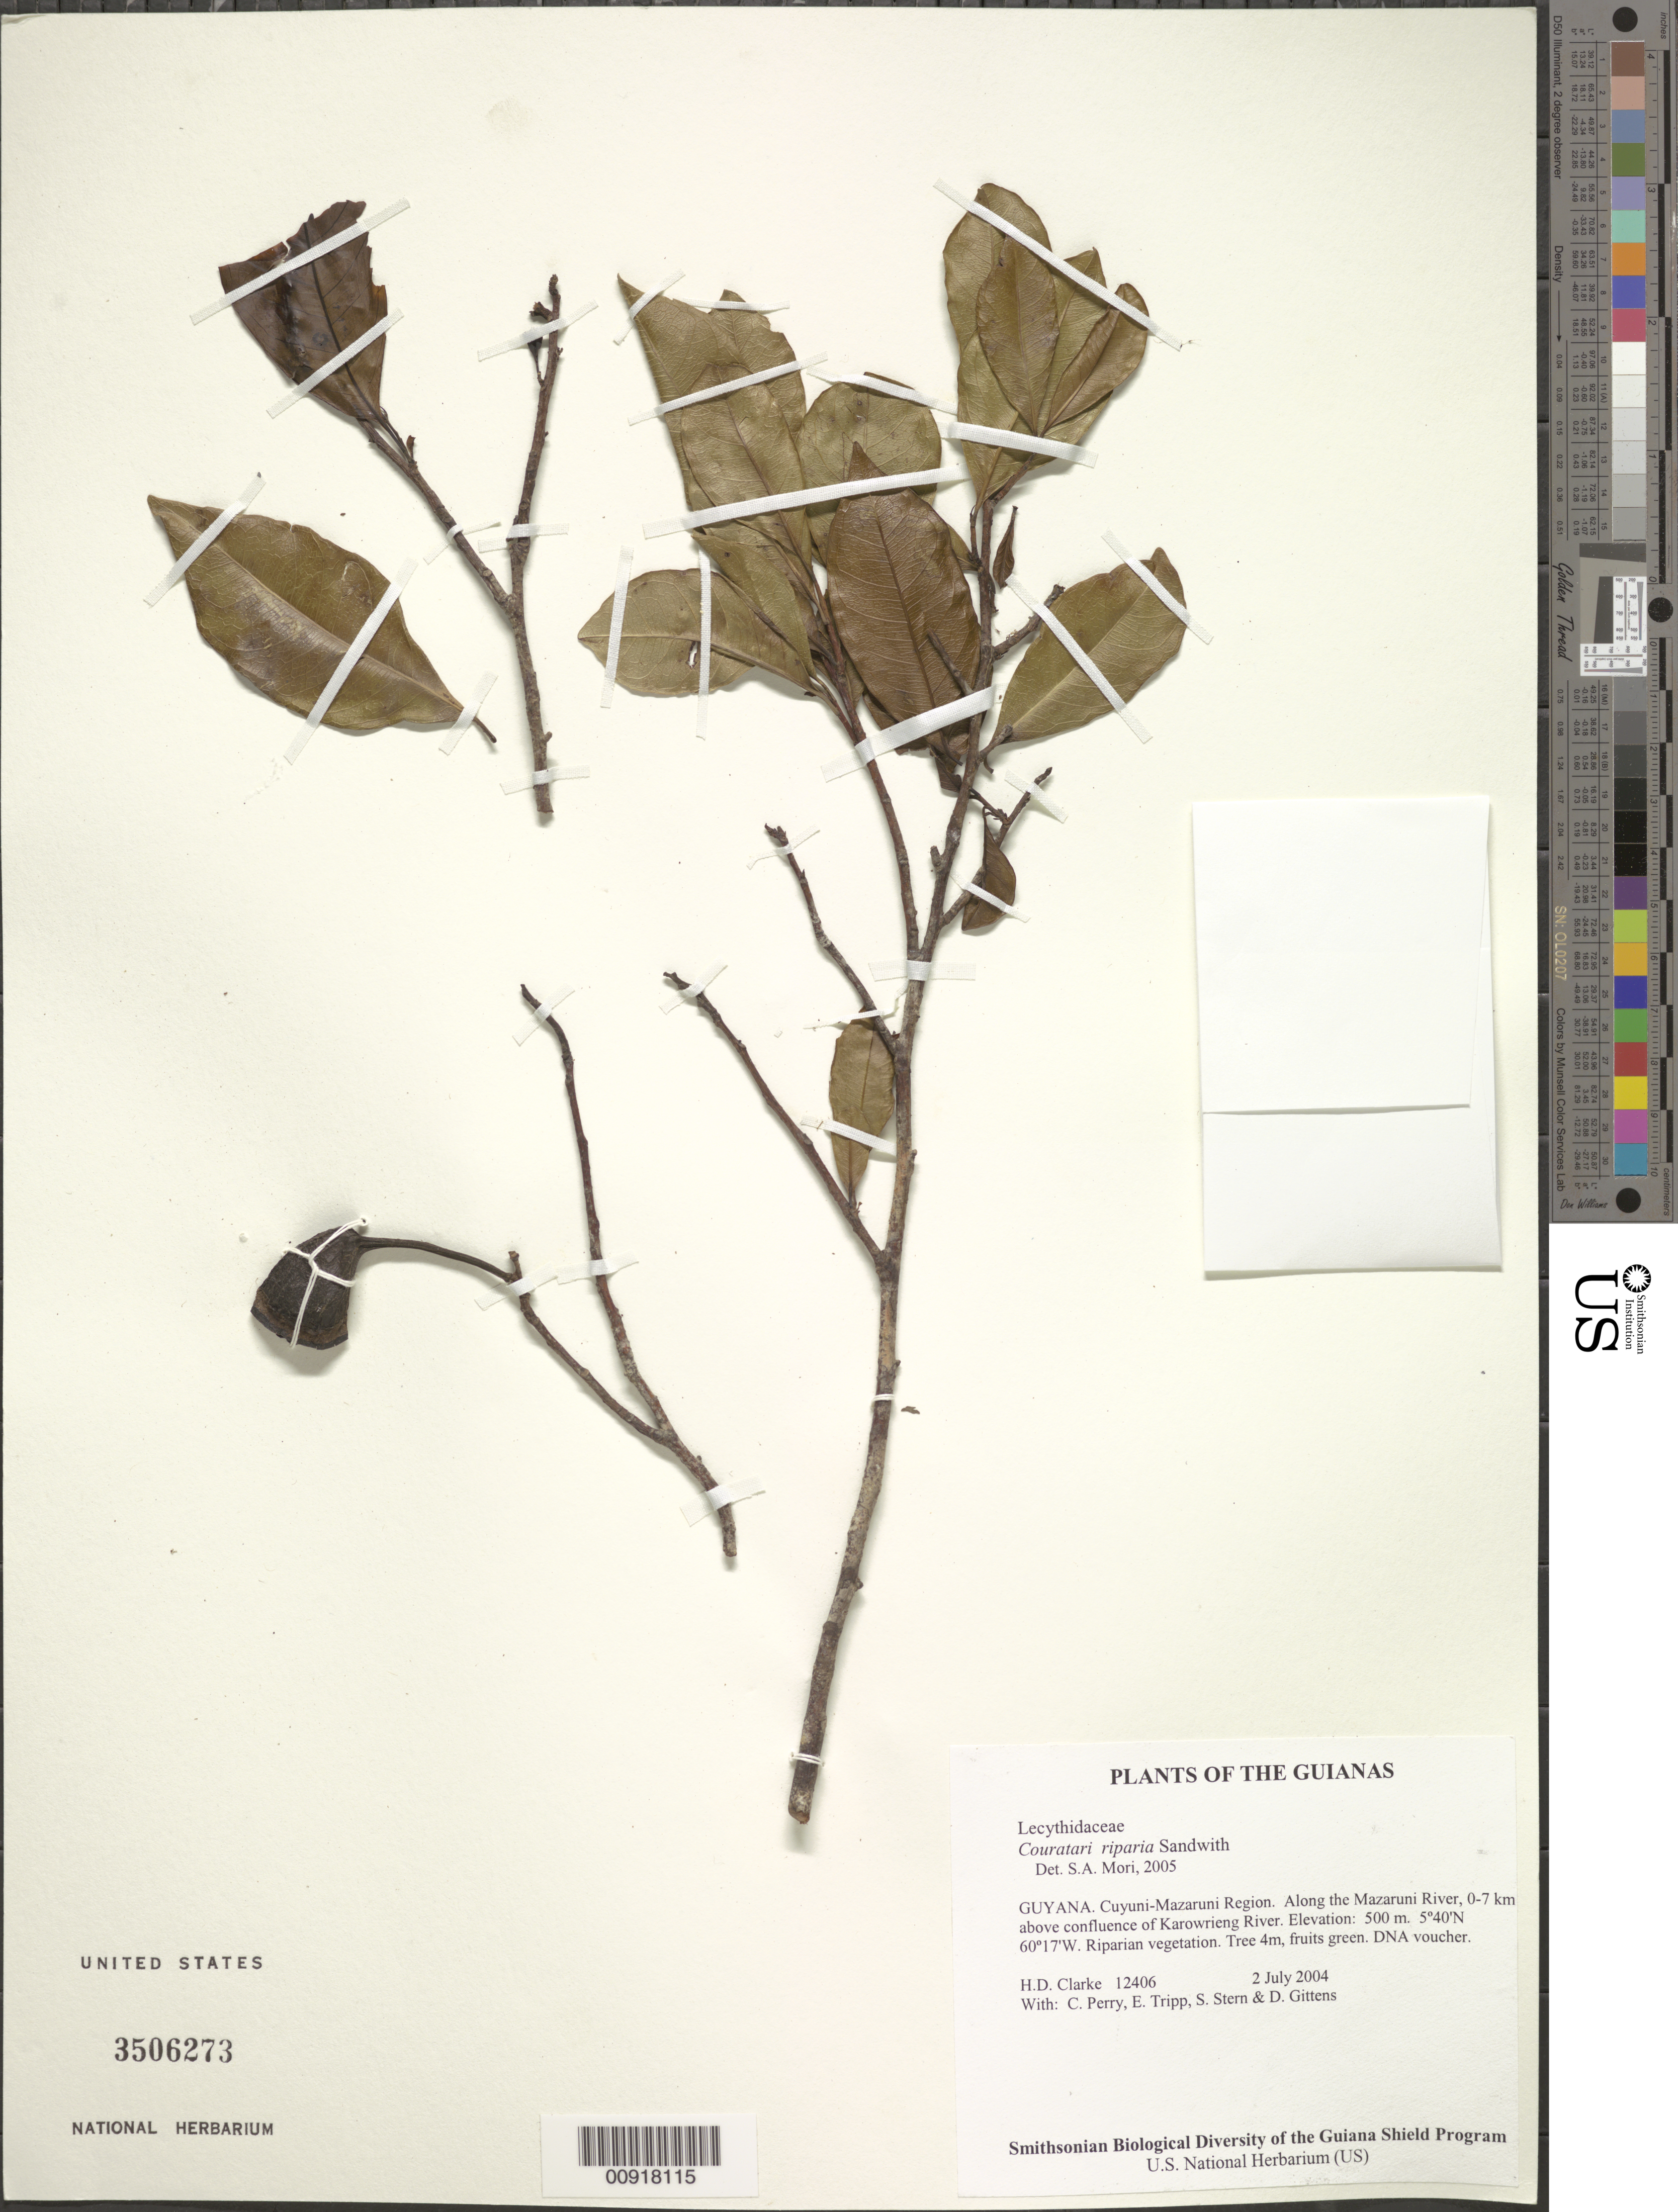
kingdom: Plantae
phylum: Tracheophyta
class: Magnoliopsida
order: Ericales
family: Lecythidaceae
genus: Couratari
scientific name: Couratari riparia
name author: Sandwith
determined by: Mori, Scott A.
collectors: H. D. Clarke, C. Perry, E. Tripp, S. R. Stern & D. Gittens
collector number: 12406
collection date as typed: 2 July 2004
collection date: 2004-07-02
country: Guyana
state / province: Cuyuni-Mazaruni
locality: Along the Mazaruni River, 0-7 km above confluence of Karowrieng River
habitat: Riparian vegetation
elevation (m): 500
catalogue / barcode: US 3506273